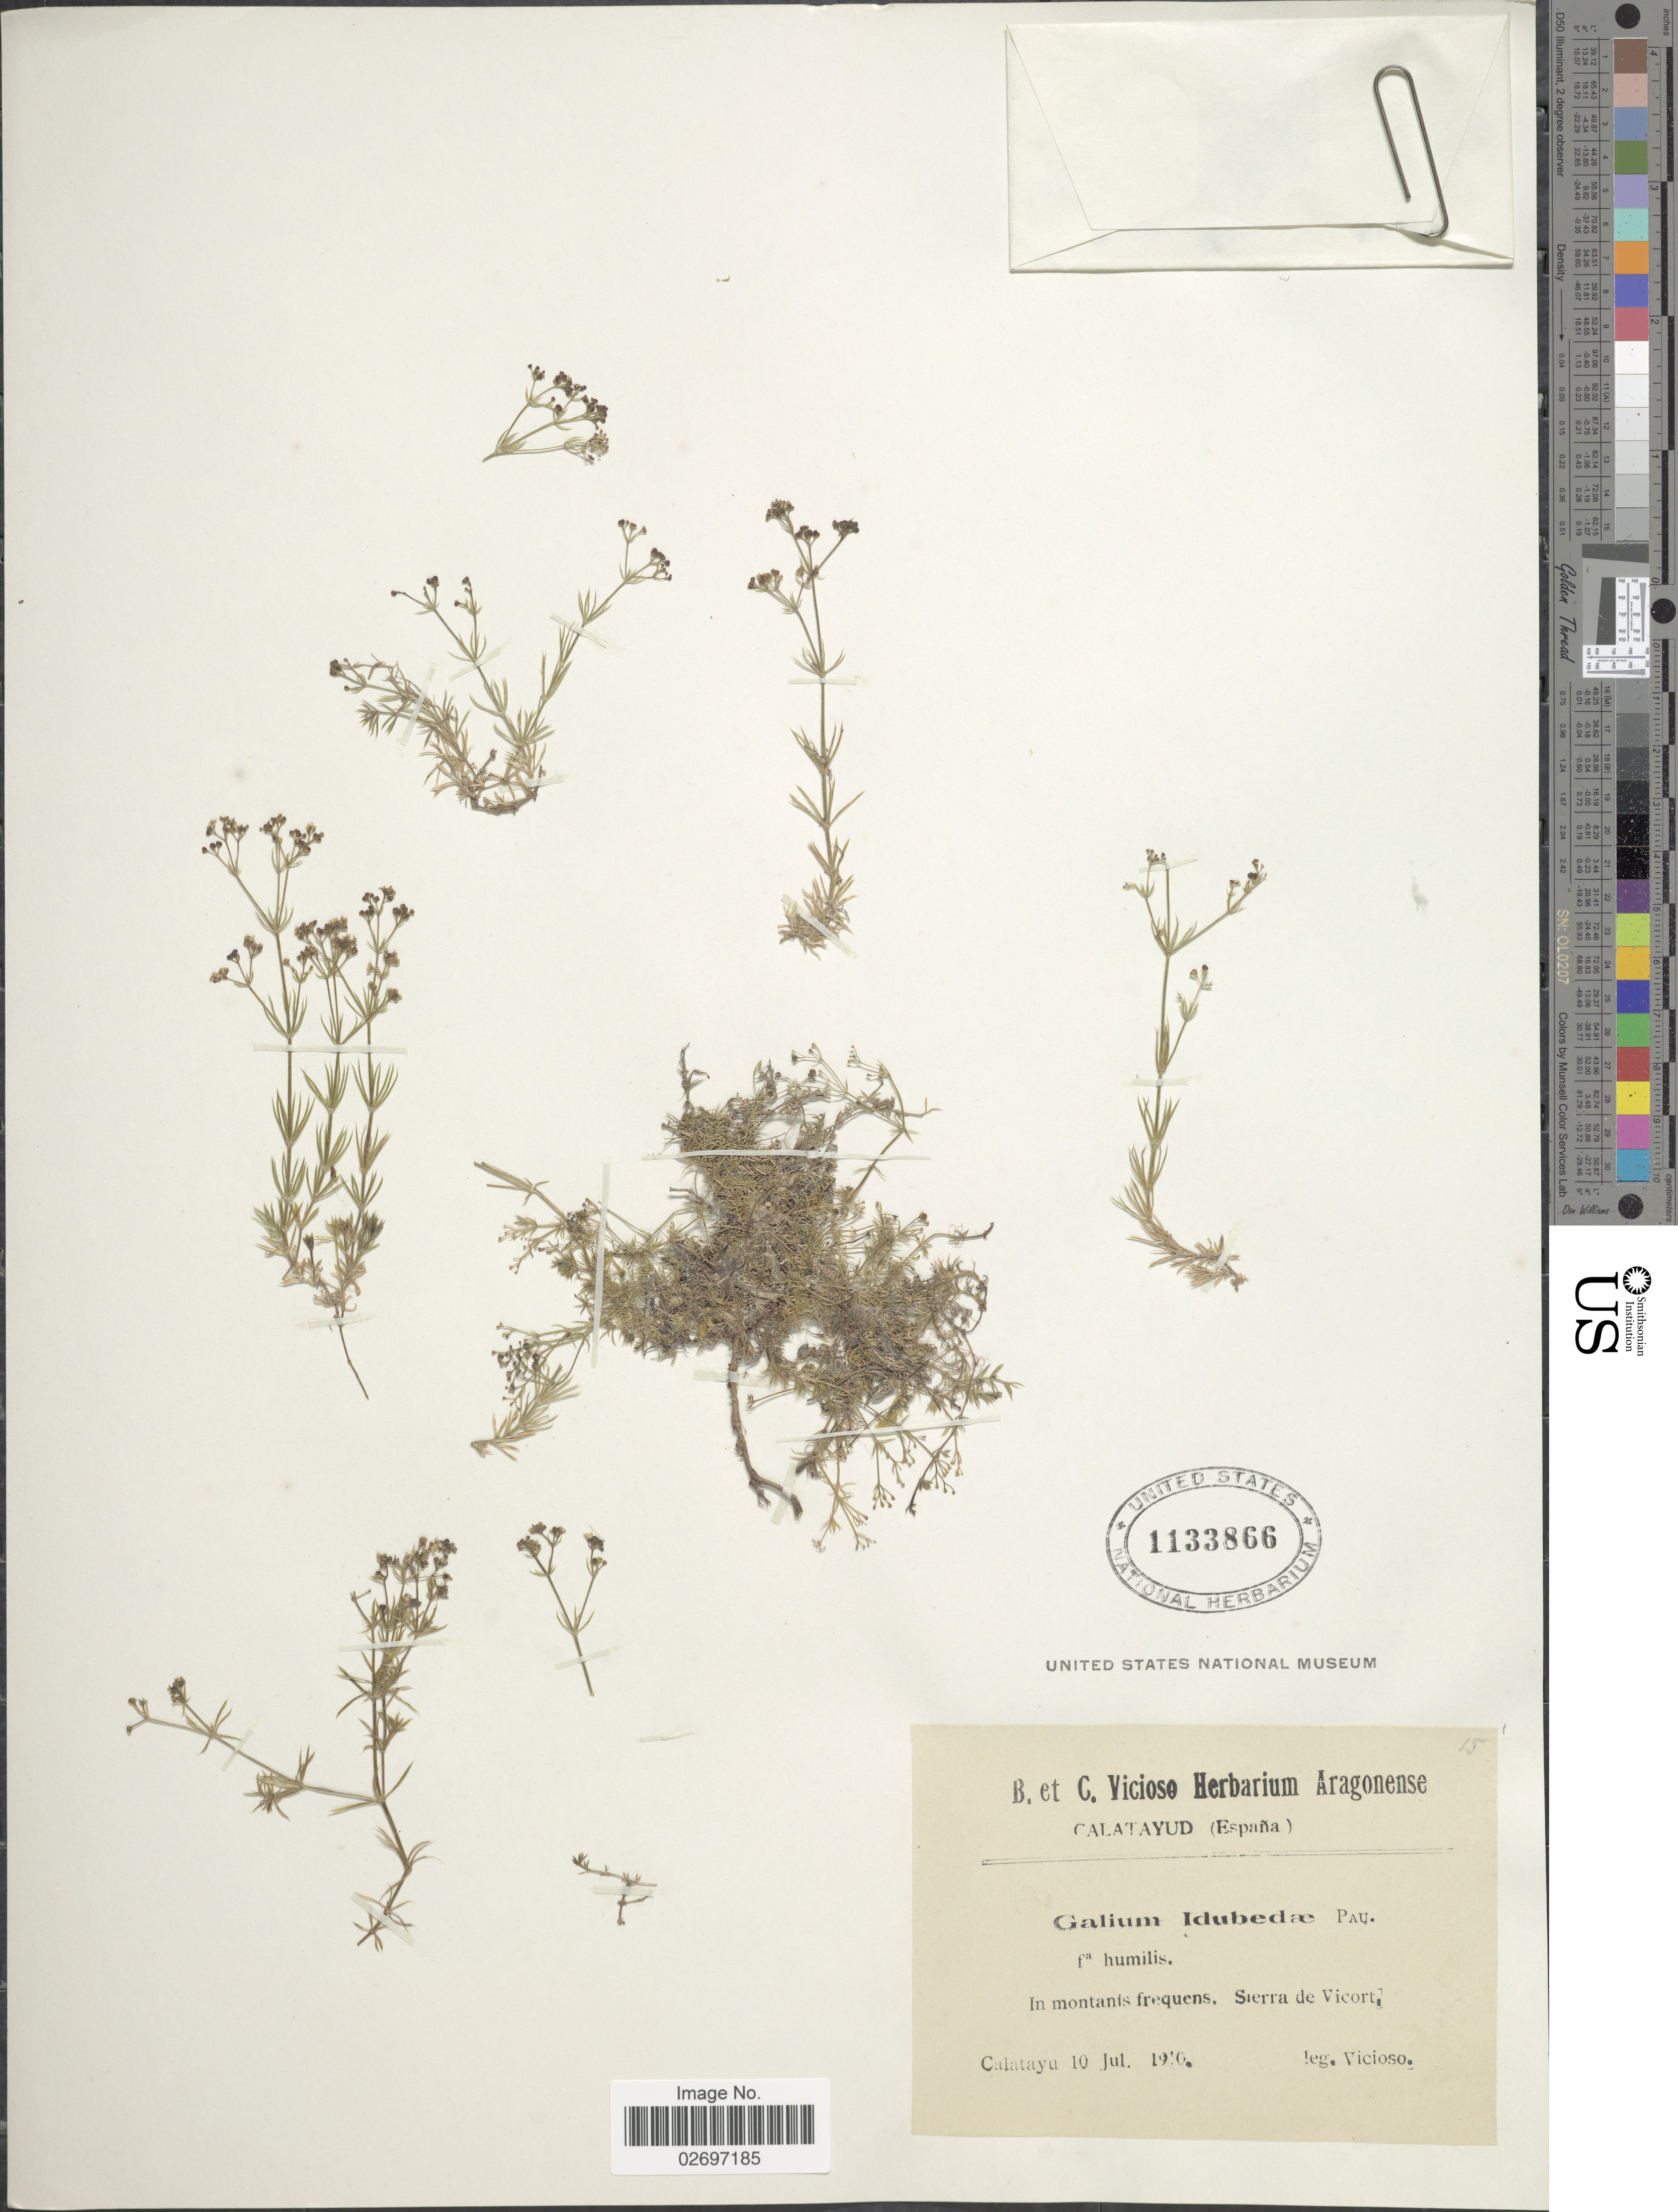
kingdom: Plantae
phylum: Tracheophyta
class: Magnoliopsida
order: Gentianales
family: Rubiaceae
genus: Galium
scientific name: Galium idubedae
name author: (Pau & Debeaux) Pau ex Ehrend.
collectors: Vicioso, B. & C. Vicioso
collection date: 1910-07-10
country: Spain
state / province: Aragón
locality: In montanis frequens, Sierra de Vicort, Calatayud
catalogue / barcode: US 1133866